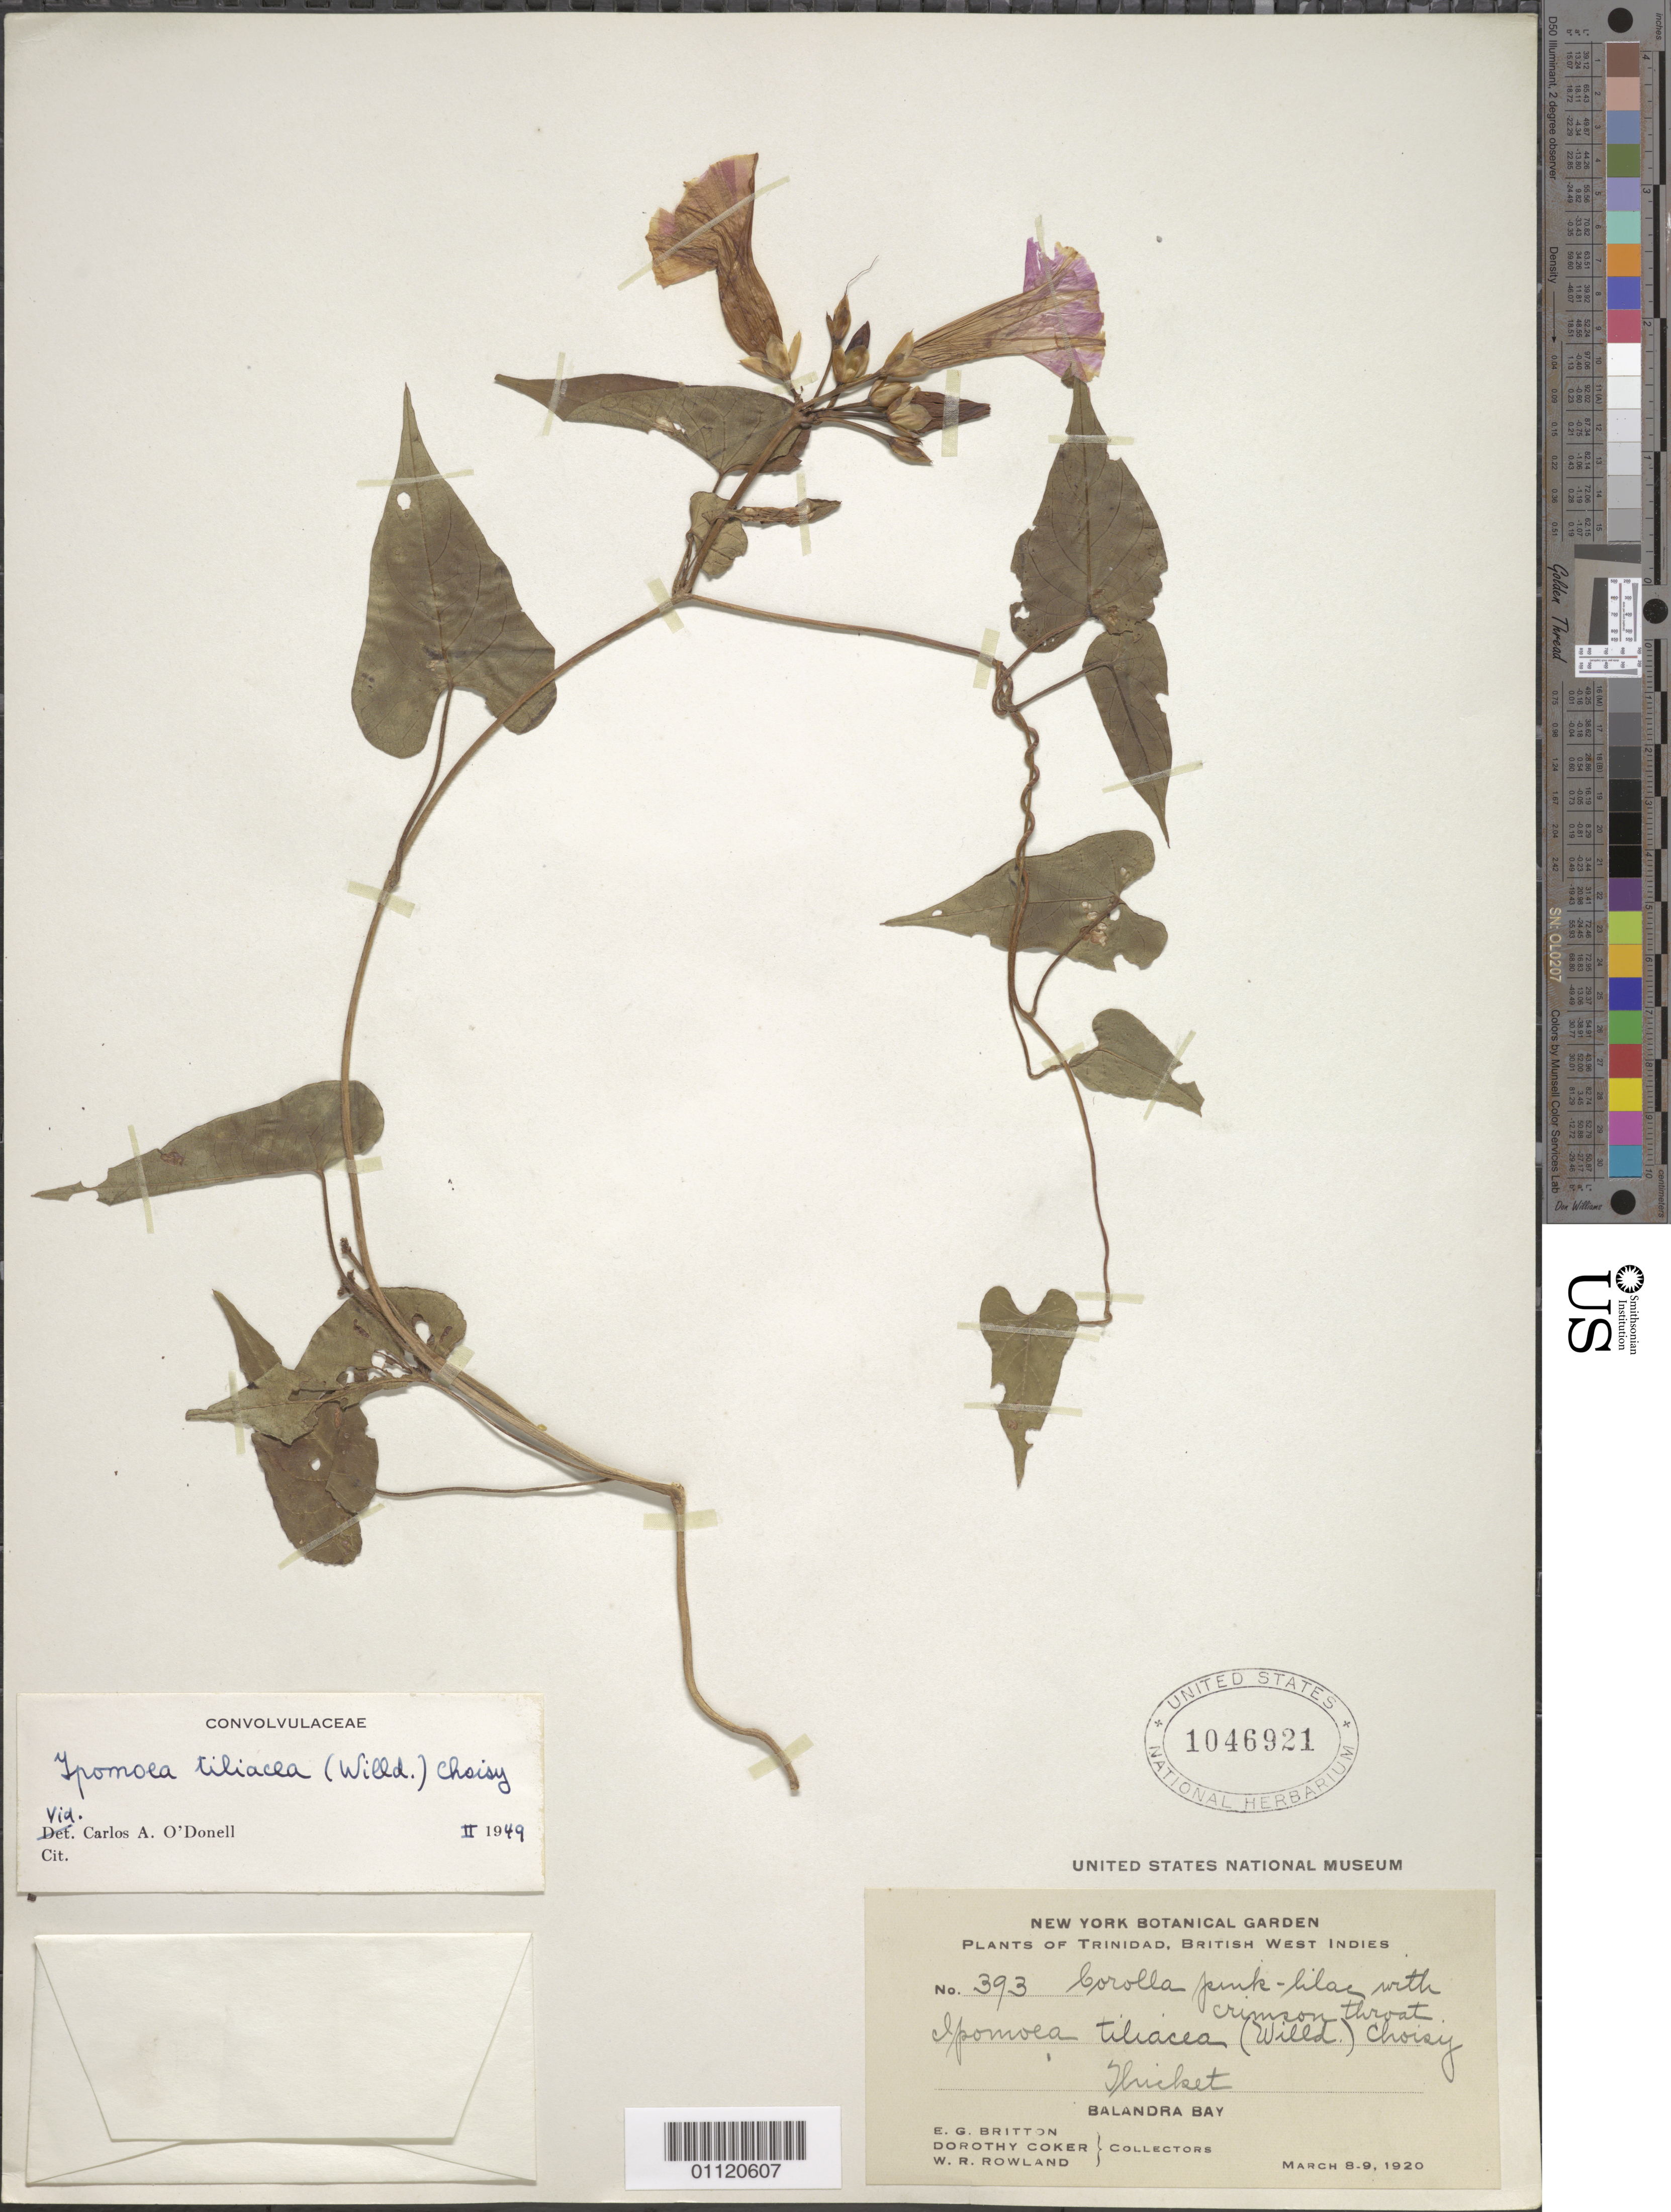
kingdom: Plantae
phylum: Tracheophyta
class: Magnoliopsida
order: Solanales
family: Convolvulaceae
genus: Ipomoea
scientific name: Ipomoea tiliacea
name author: (Willd.) Choisy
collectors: E. G. Britton, D. Coker & W. Rowland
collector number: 393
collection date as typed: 08 Mar 1920 to 09 Mar 1920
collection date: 1920-03-08/1920-03-09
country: Trinidad and Tobago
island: Trinidad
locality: Balandra Bay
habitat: thicket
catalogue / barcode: US 1046921